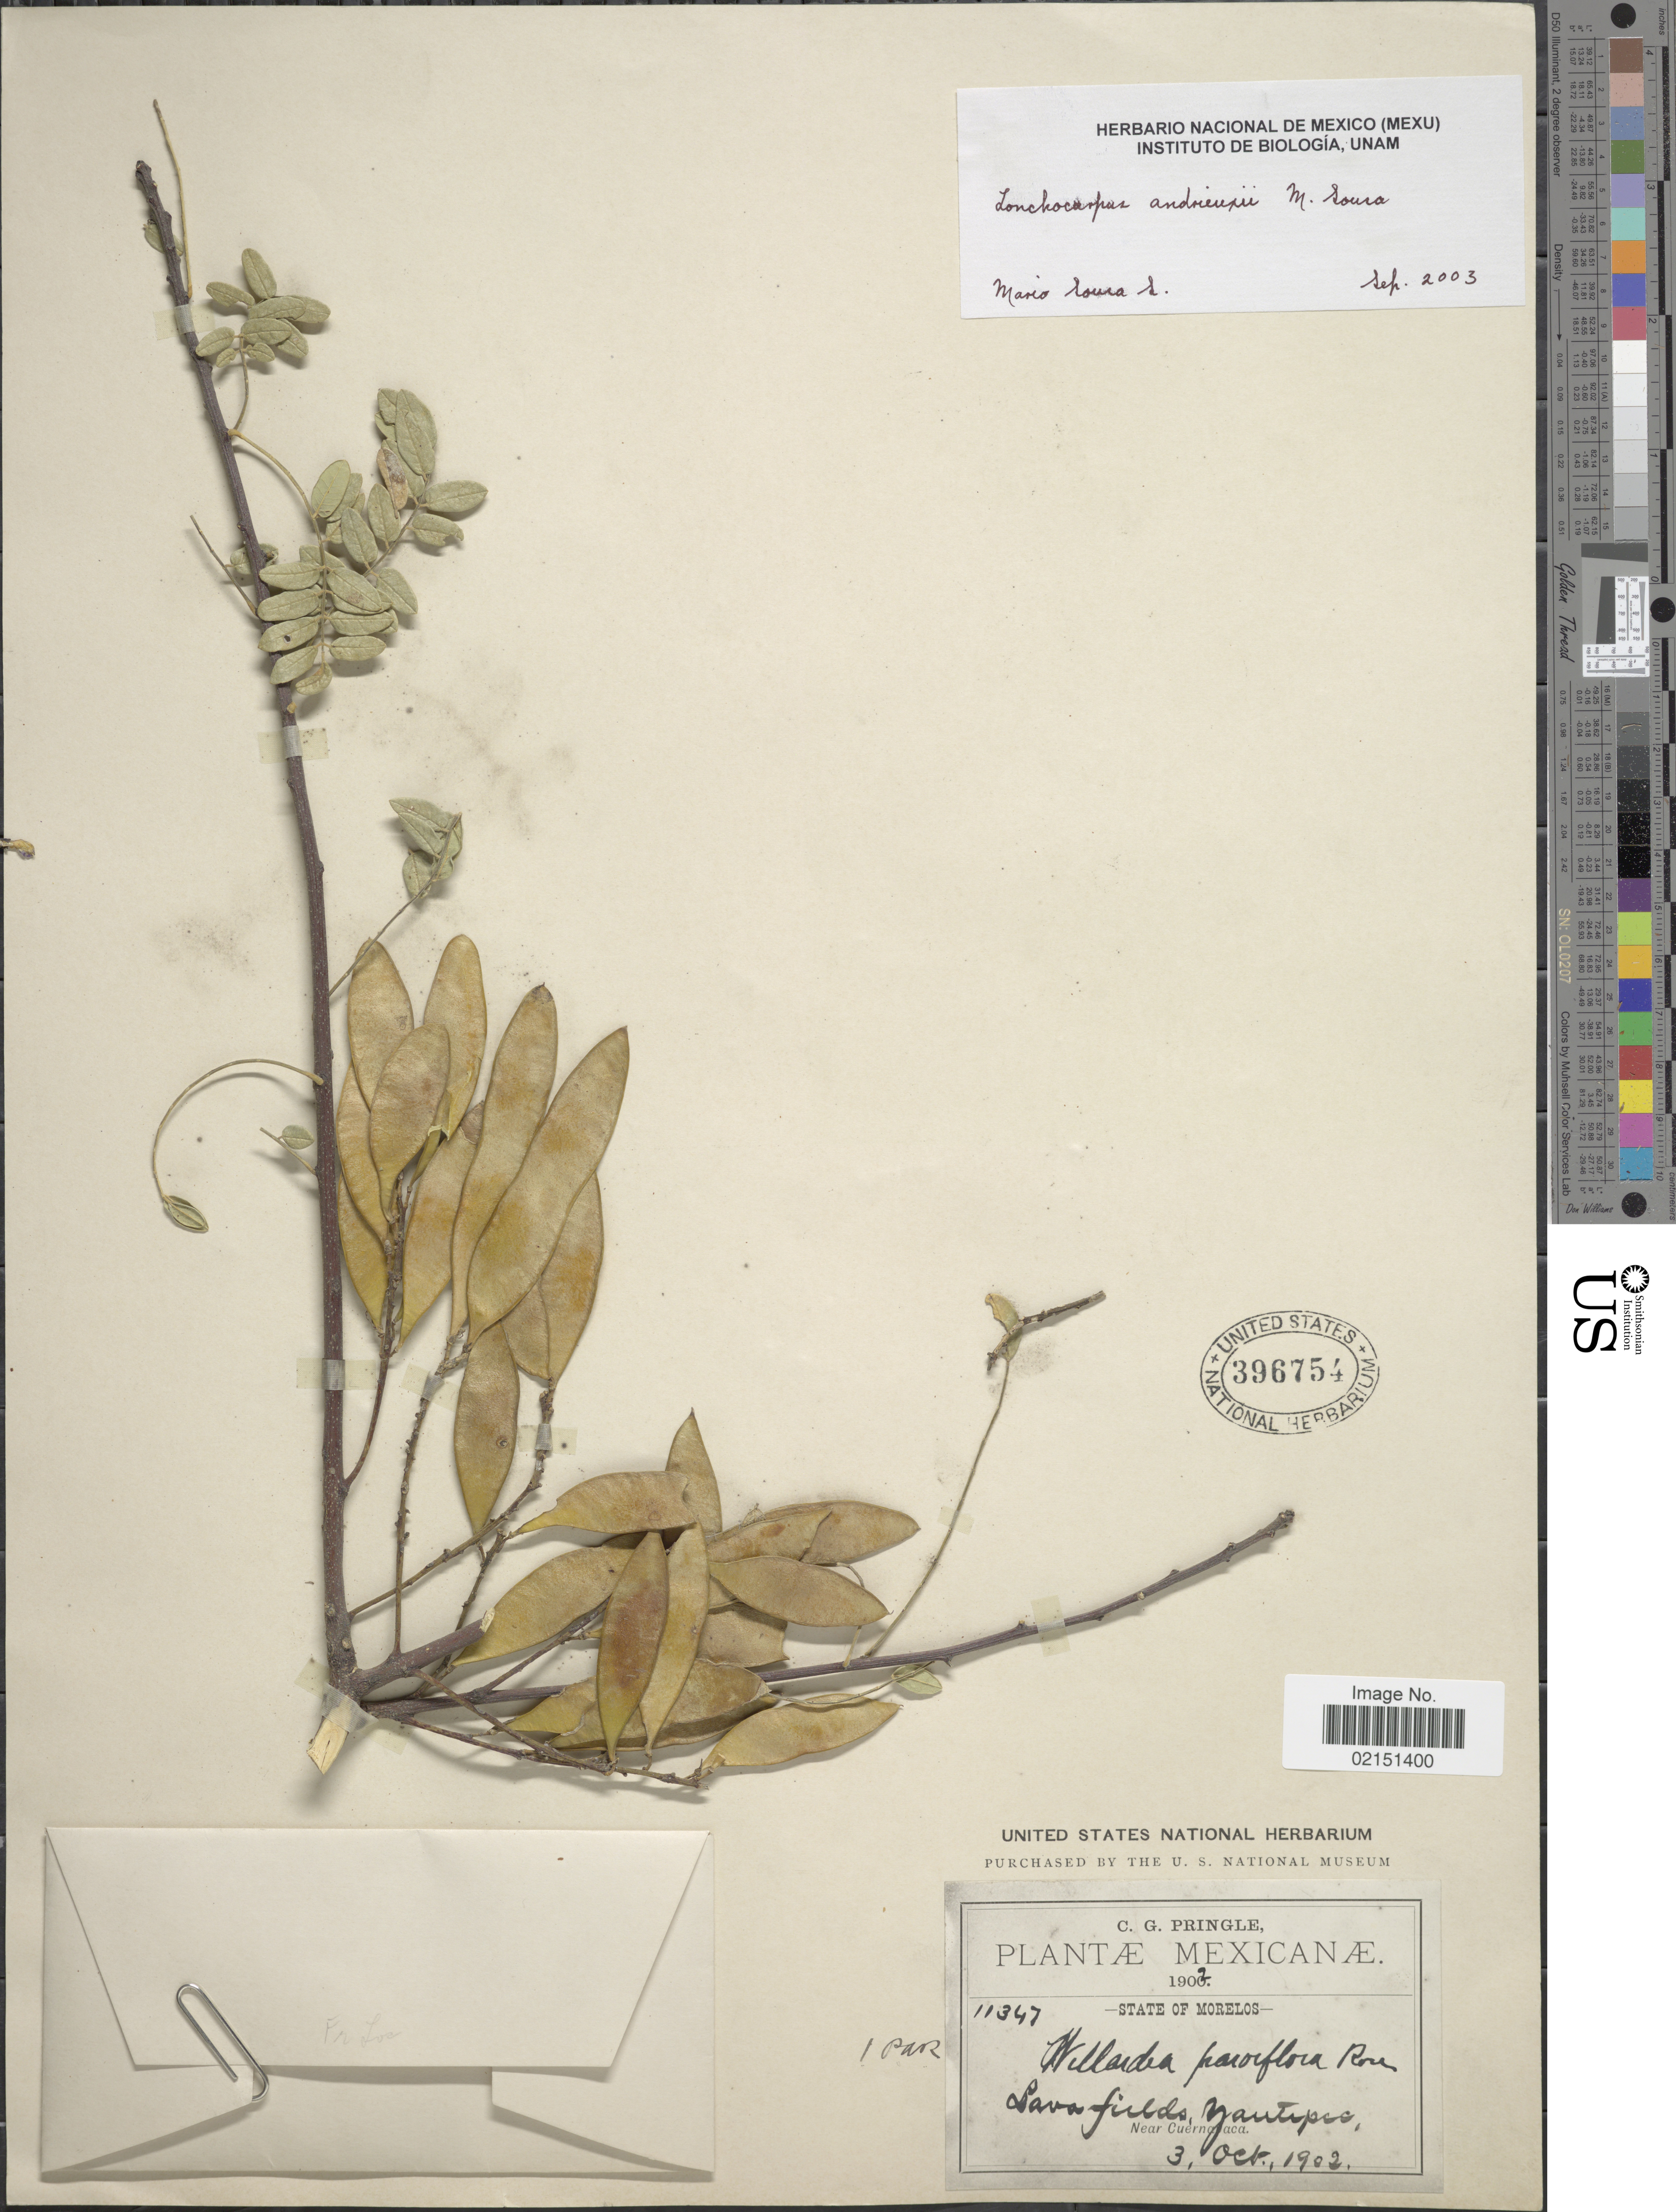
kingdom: Plantae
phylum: Tracheophyta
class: Magnoliopsida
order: Fabales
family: Fabaceae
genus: Lonchocarpus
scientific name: Lonchocarpus andrieuxii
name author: M. Sousa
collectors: C. G. Pringle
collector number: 11347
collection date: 1902-10-03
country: Mexico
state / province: Morelos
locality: State of Morelos, Lava fields, Yautepec. Near Cuernavaca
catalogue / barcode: US 396754